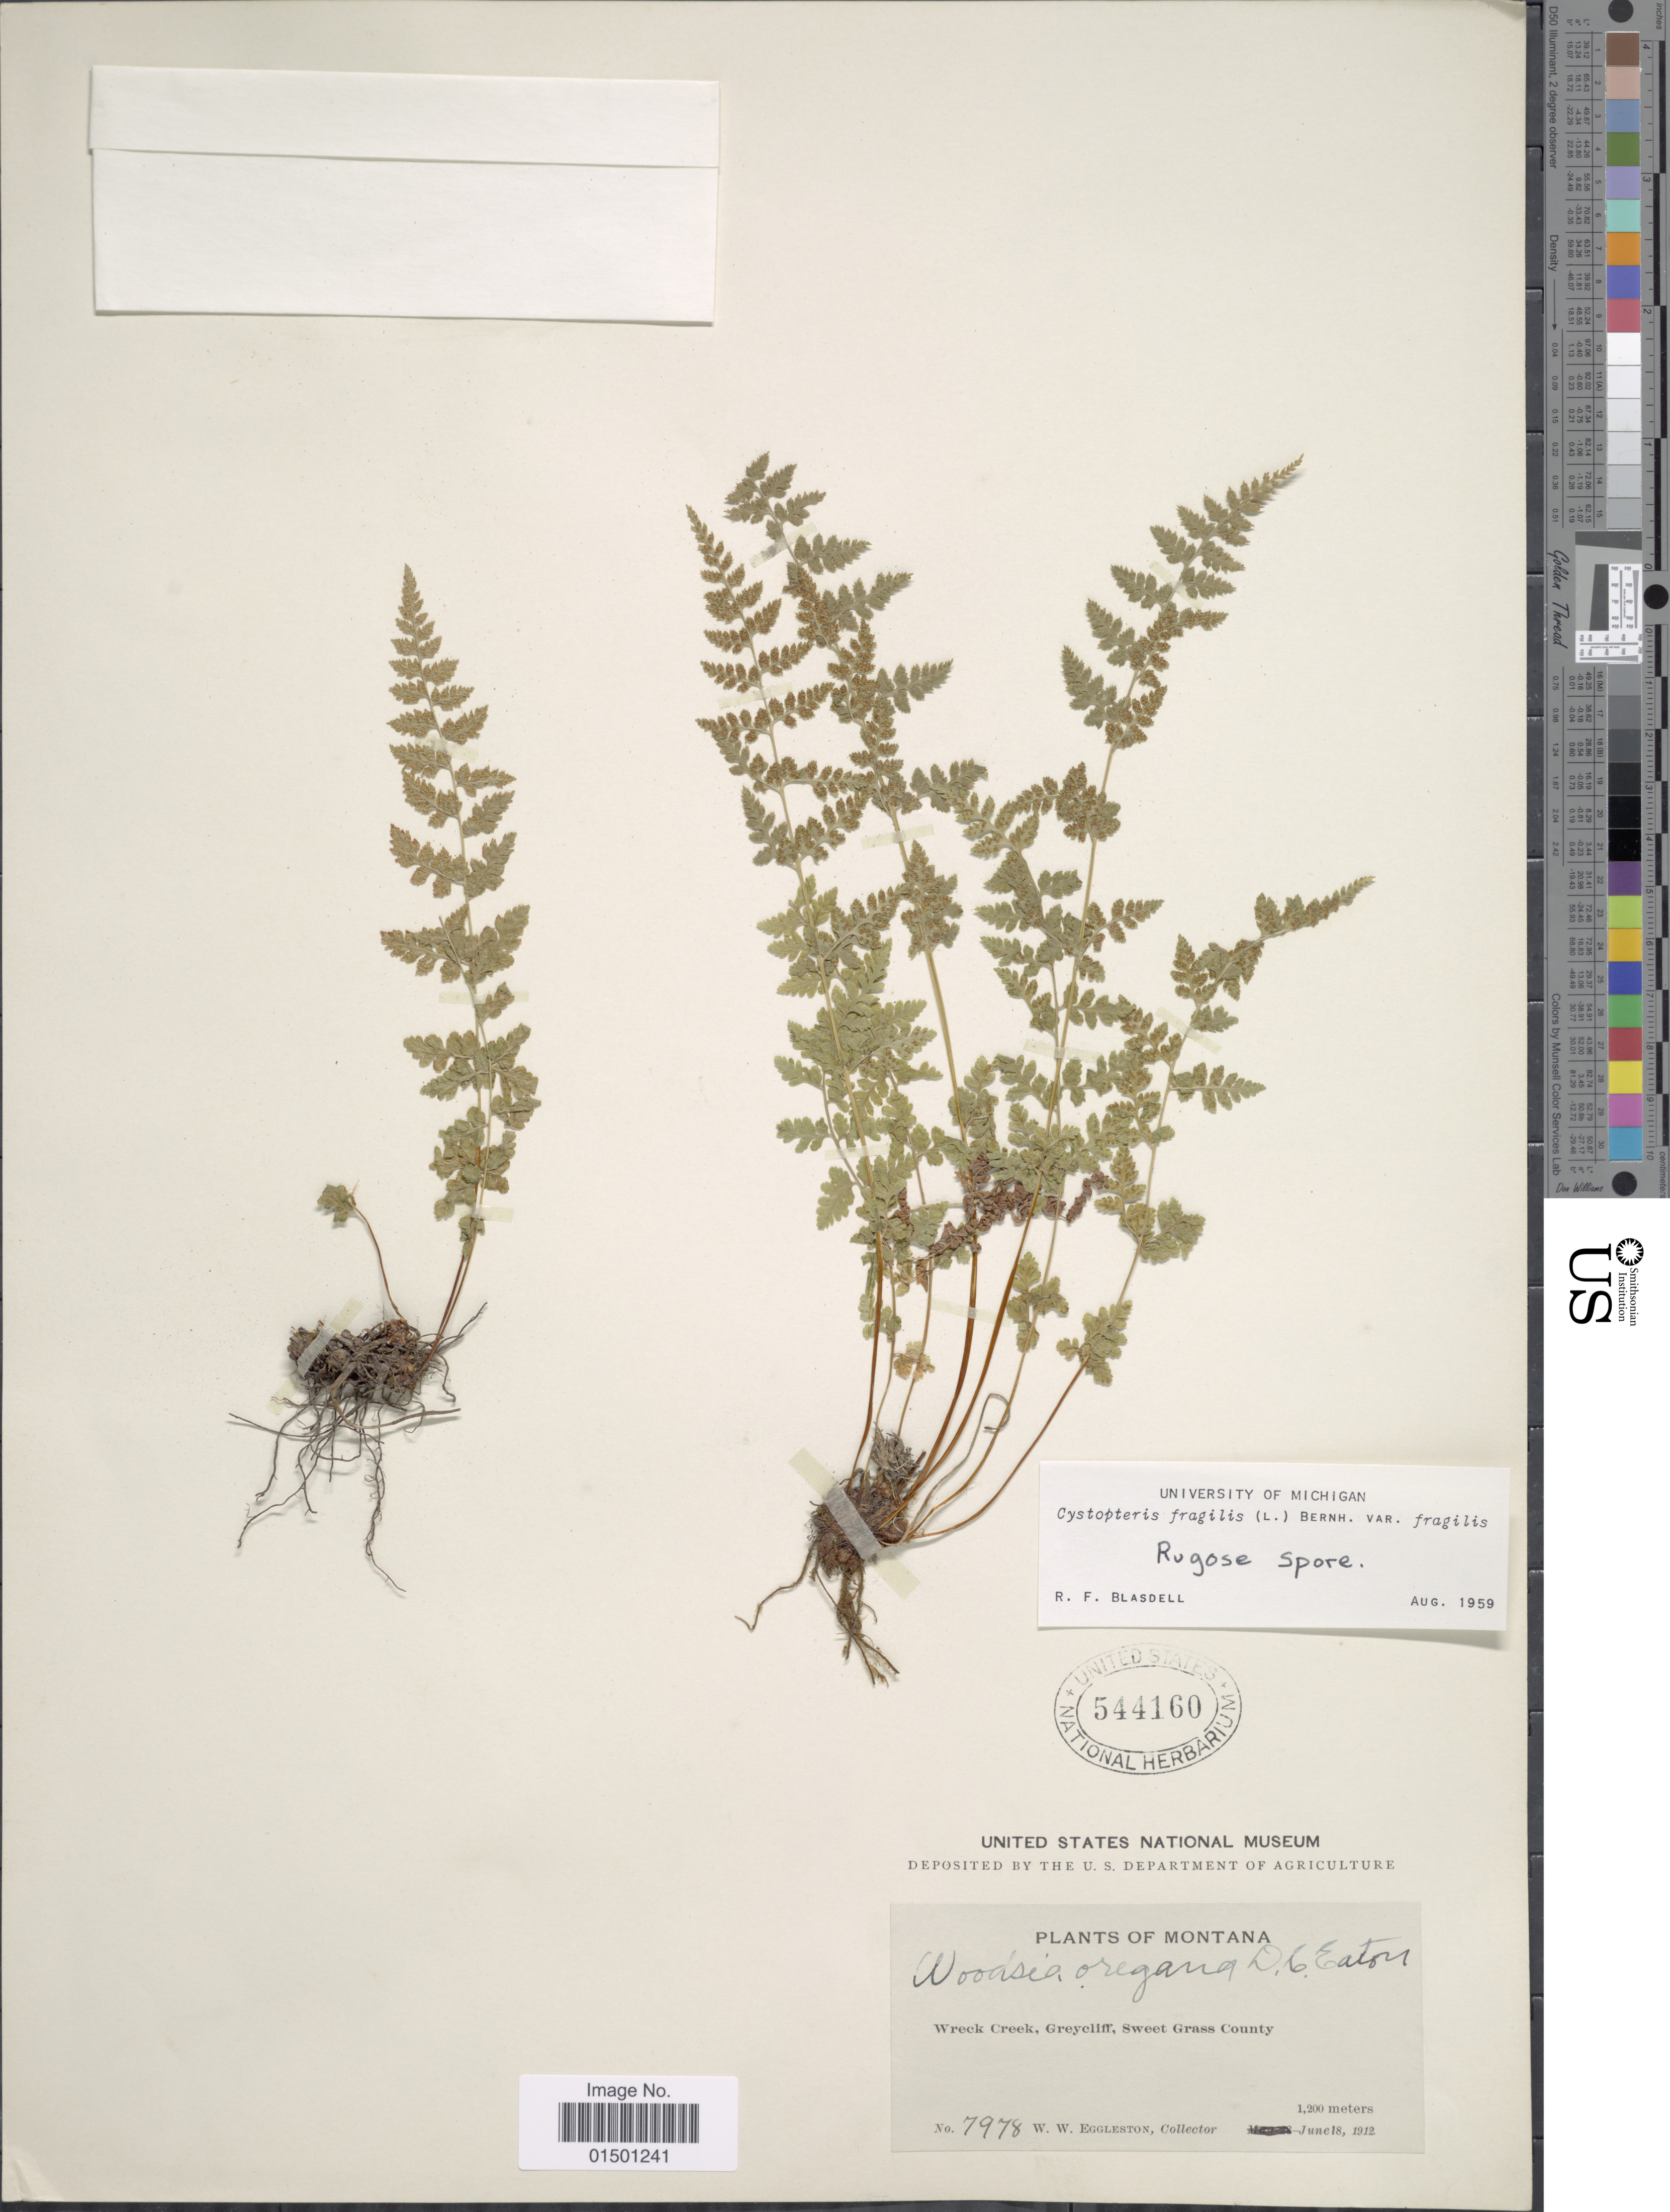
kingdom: Plantae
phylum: Tracheophyta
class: Polypodiopsida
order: Polypodiales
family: Cystopteridaceae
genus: Cystopteris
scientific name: Cystopteris fragilis var. dickieana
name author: B. Boivin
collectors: W. W. Eggleston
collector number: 7978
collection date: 1912-06-18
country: United States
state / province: Montana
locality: Wreck Creek, Greycliff, Sweet Grass County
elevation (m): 1200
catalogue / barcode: US 544160